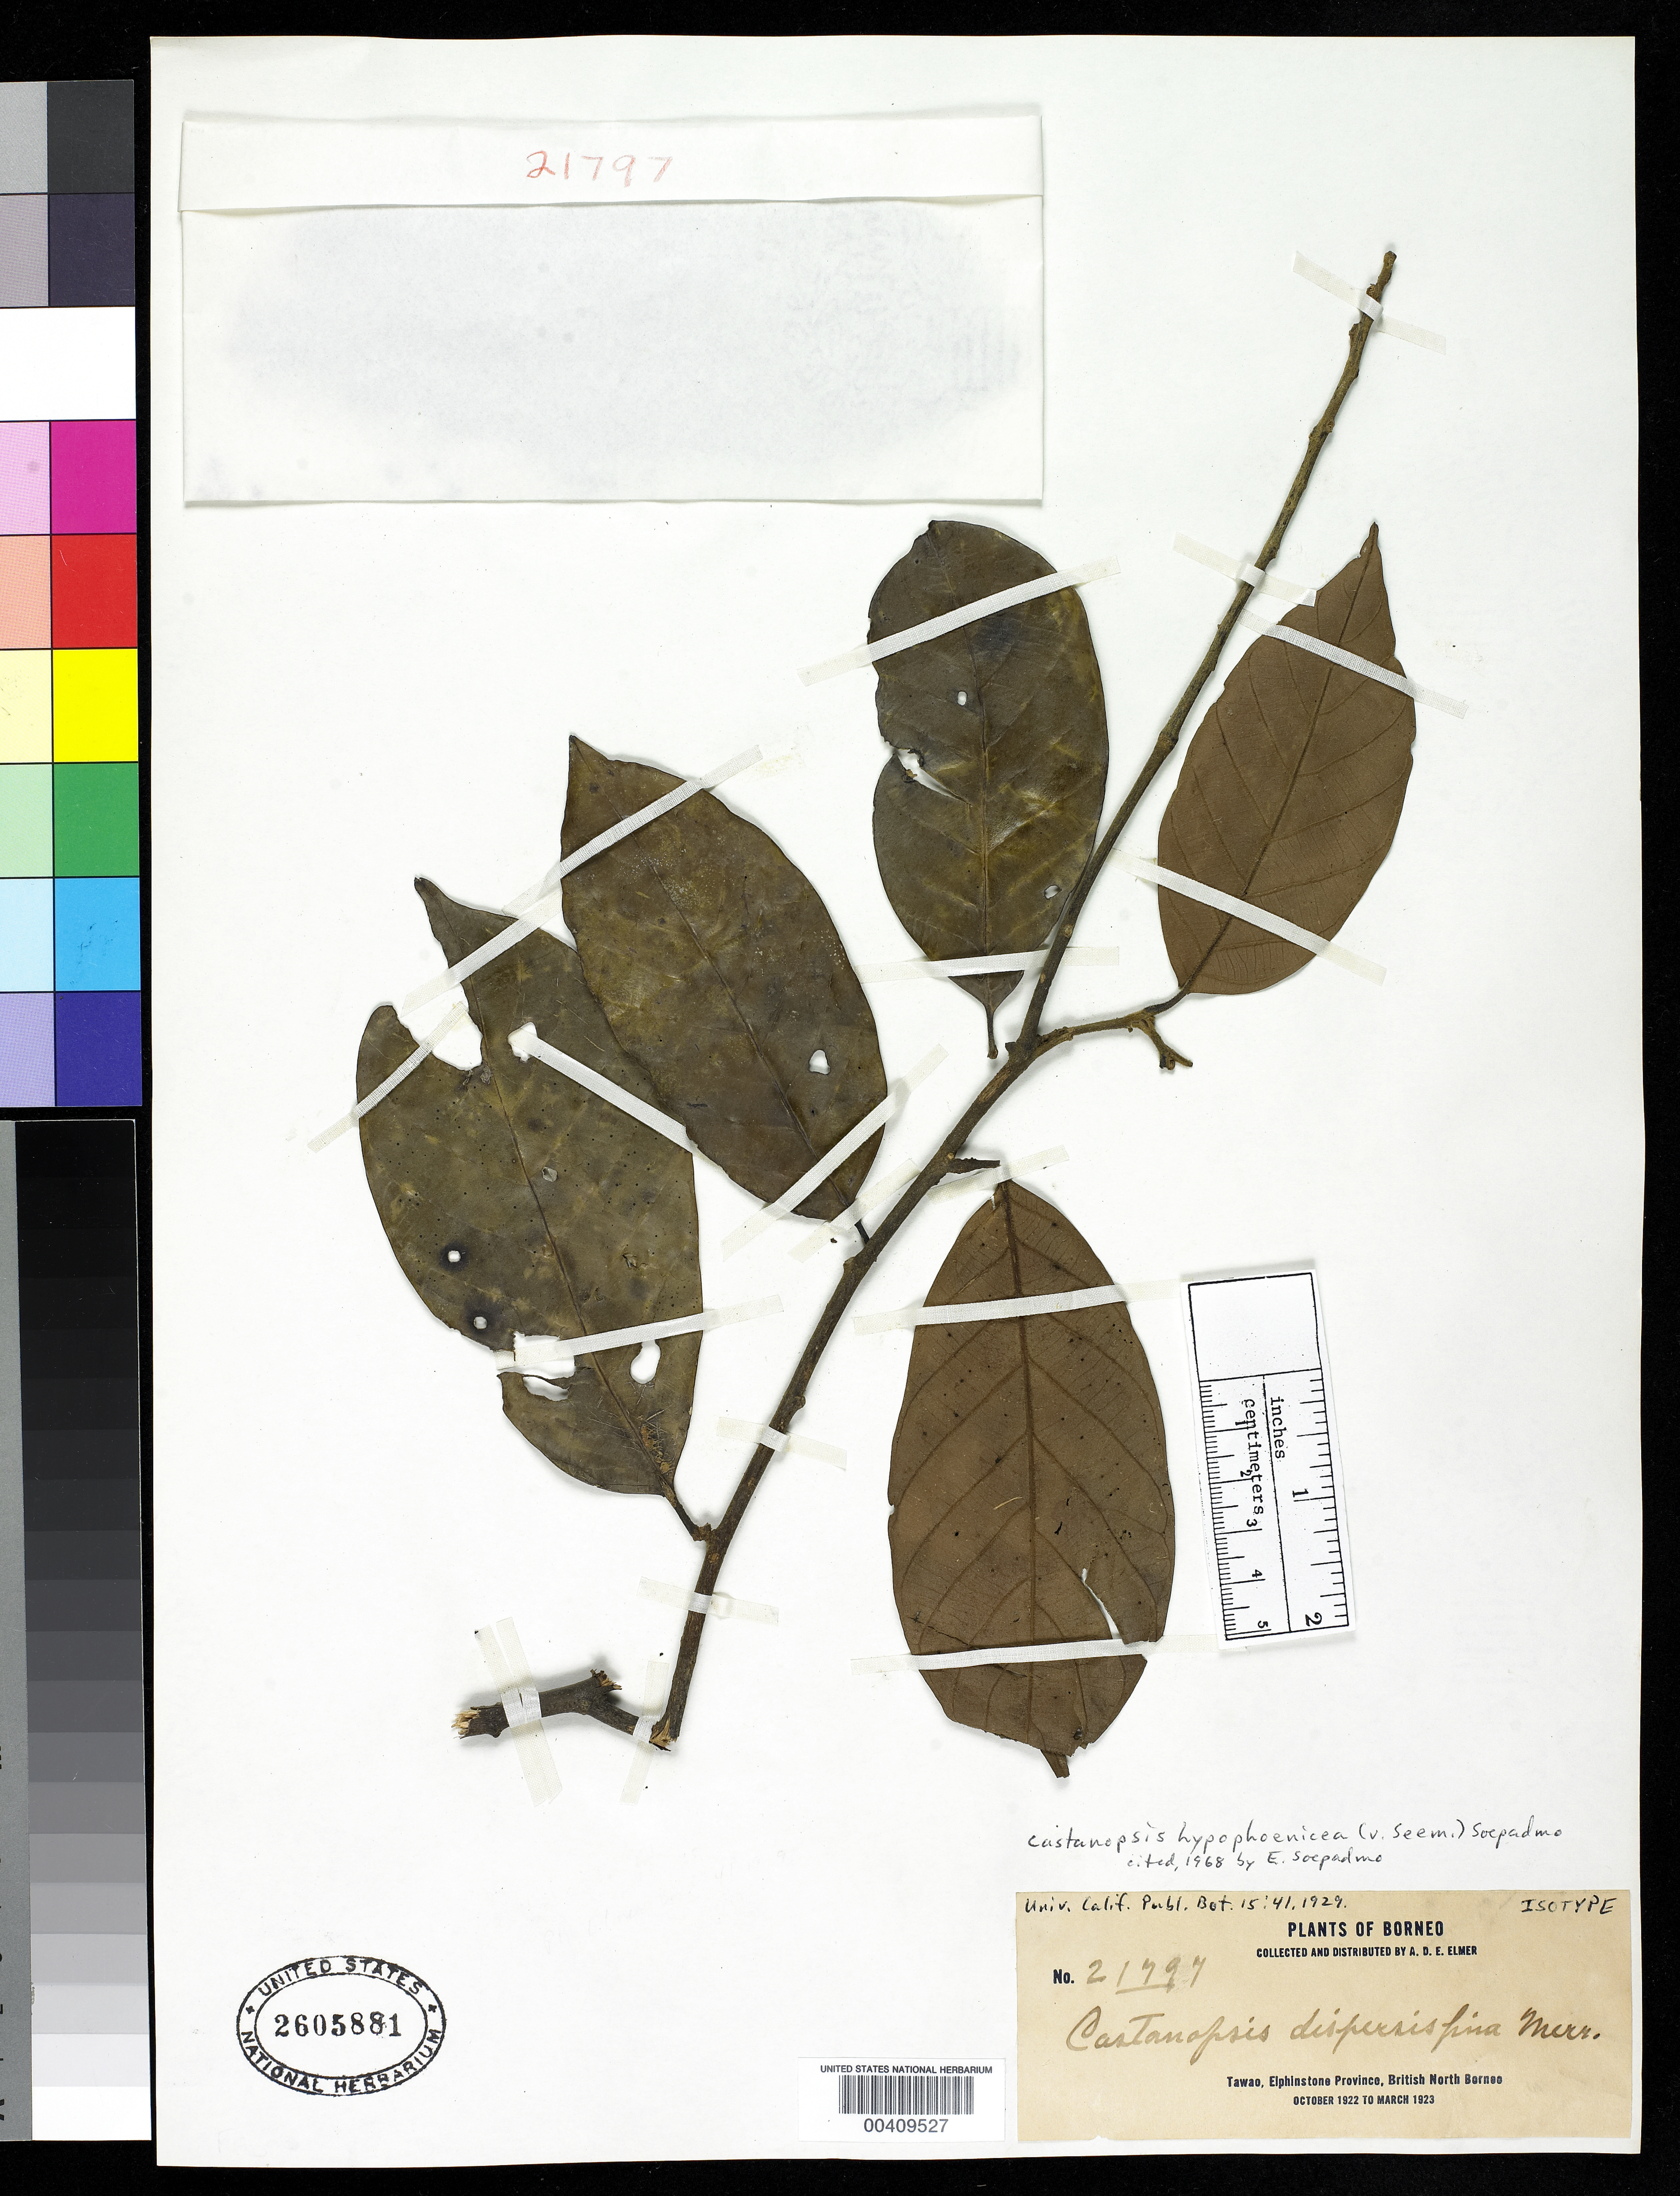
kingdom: Plantae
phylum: Tracheophyta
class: Magnoliopsida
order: Fagales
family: Fagaceae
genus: Castanopsis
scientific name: Castanopsis dispersispina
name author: Merr.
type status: Isotype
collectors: A. D. E. Elmer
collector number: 21797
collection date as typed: Oct 1922 to -- Mar 1923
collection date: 1922-10/1923-03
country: Malaysia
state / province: Sabah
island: Borneo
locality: Tawao, Elphinstone Province, British North Borneo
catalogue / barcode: US 2605881